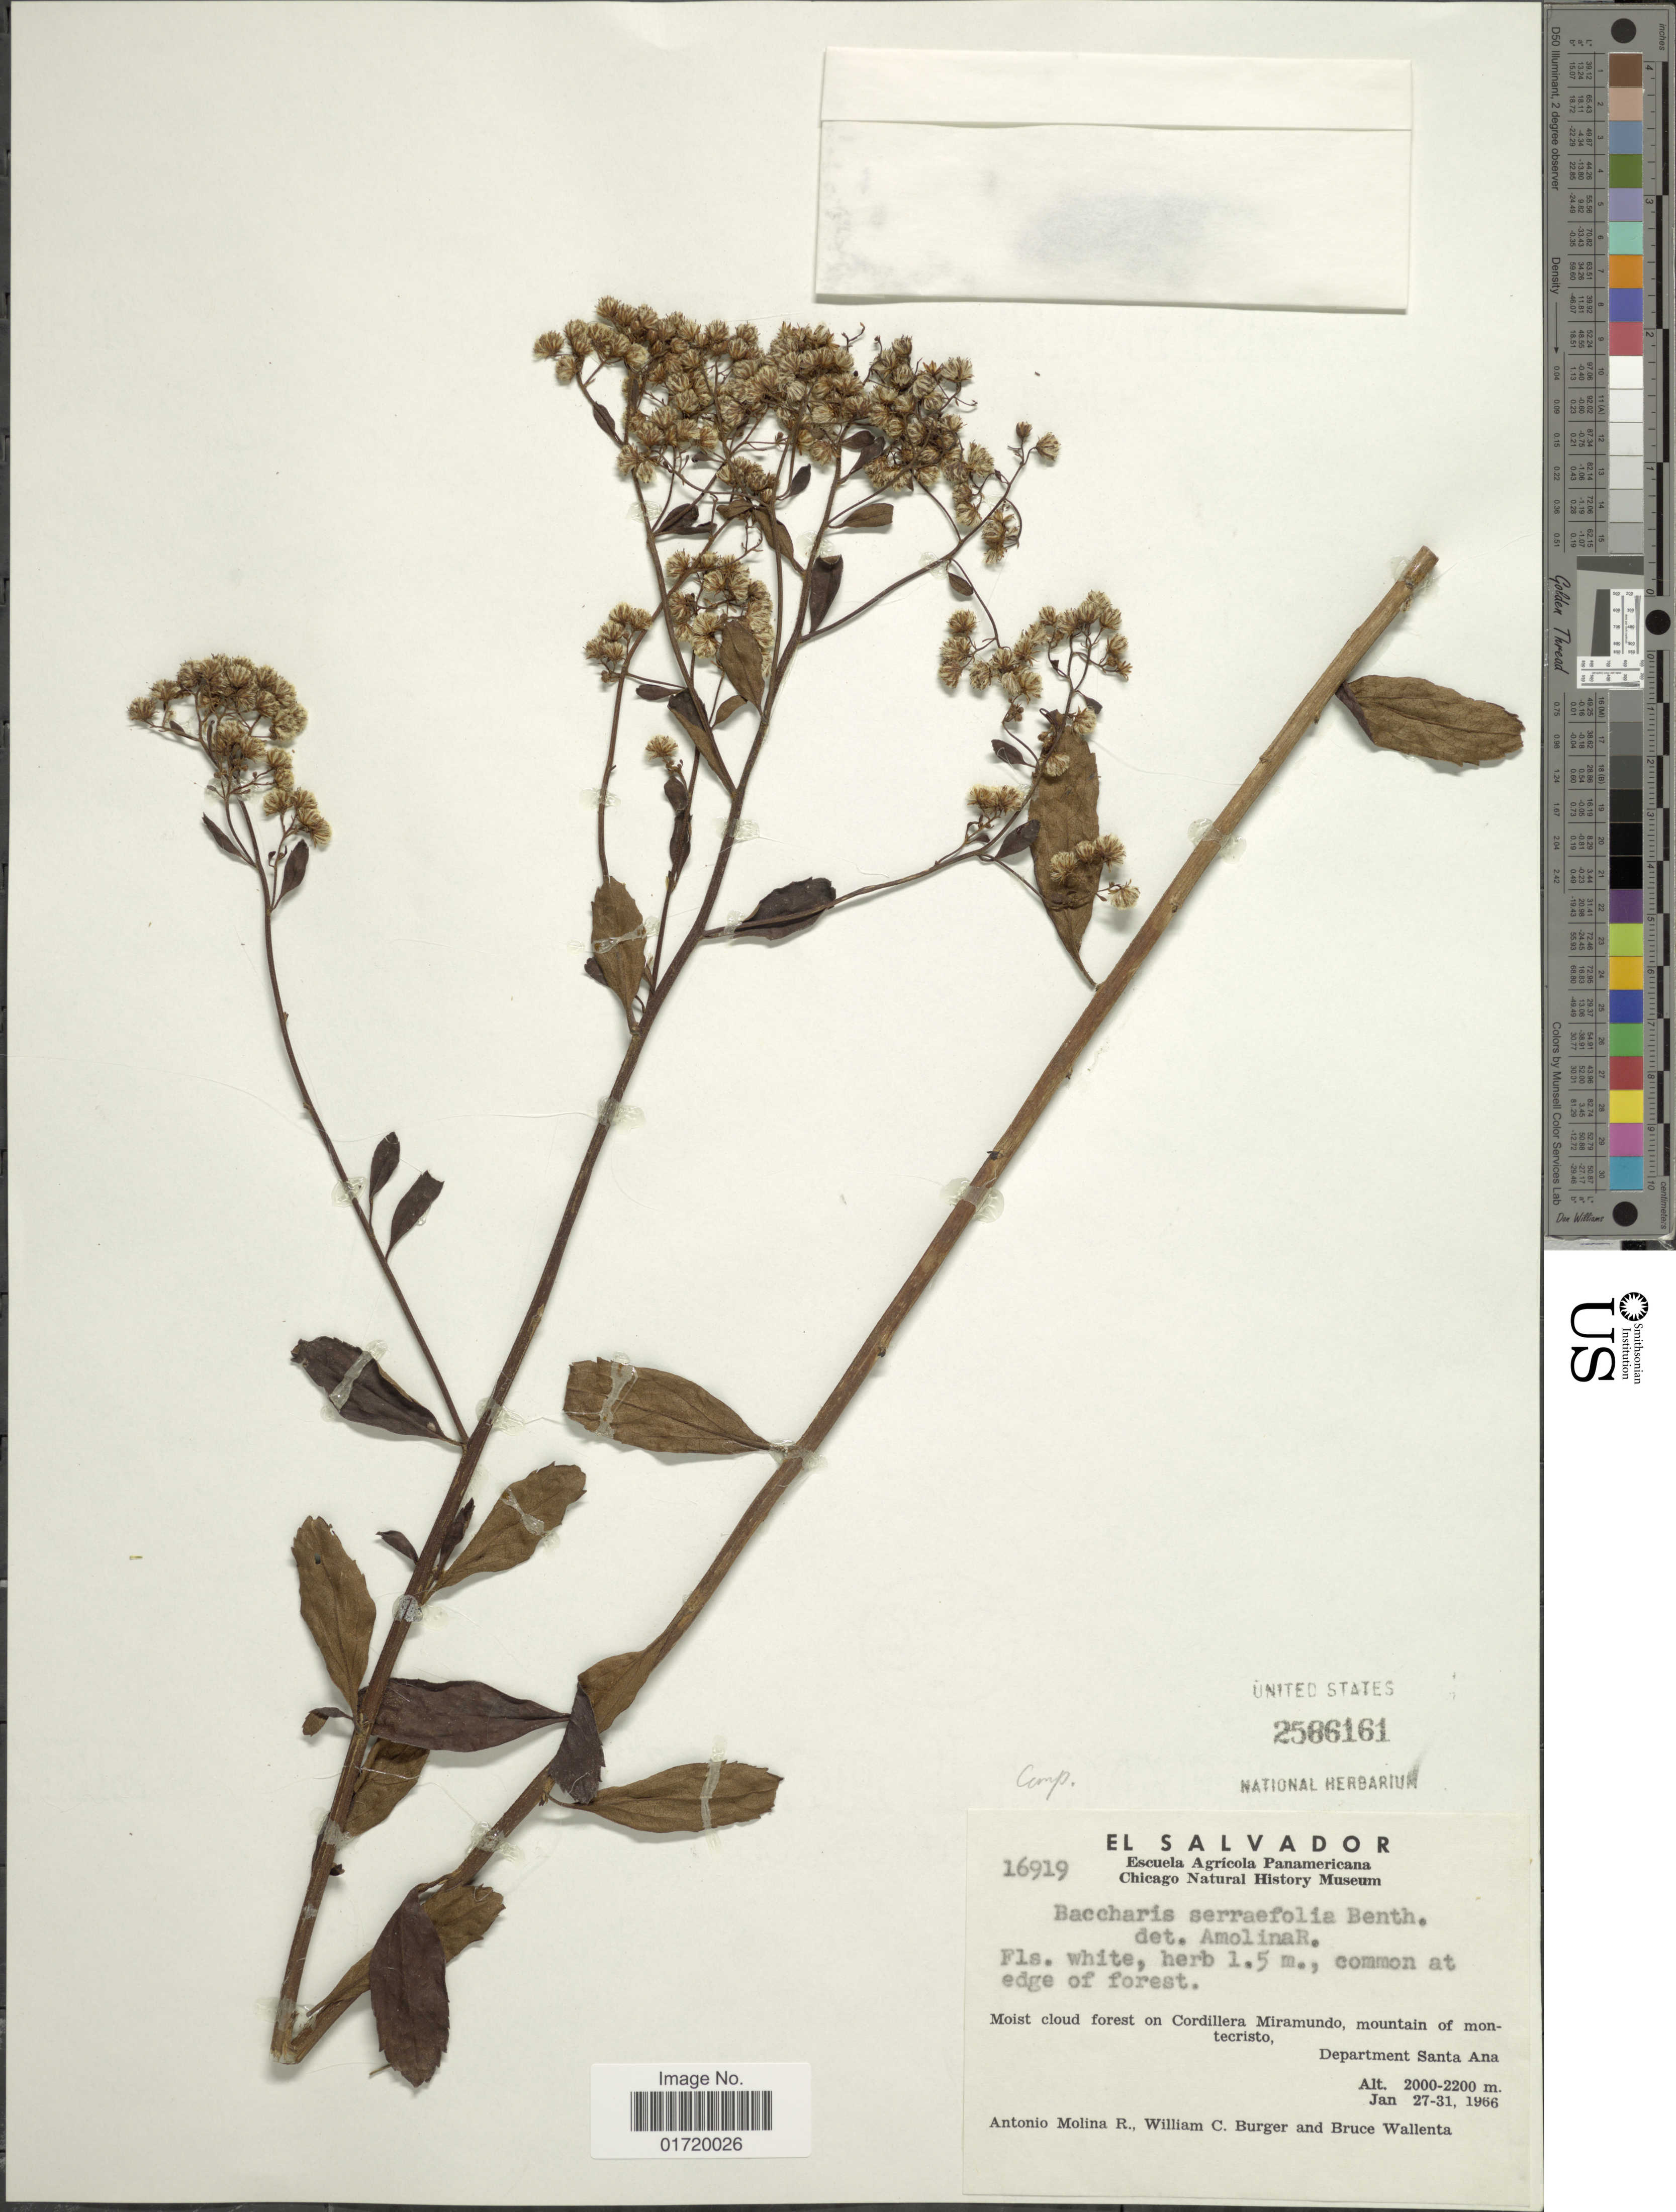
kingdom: Plantae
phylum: Tracheophyta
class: Magnoliopsida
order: Asterales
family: Asteraceae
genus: Baccharis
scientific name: Baccharis serrifolia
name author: DC.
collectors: A. Molina R., W. Burger & B. Wallenta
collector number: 16919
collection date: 1966-01-27/1966-01-31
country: El Salvador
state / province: Santa Ana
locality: Forest on Cordillera Miramundo, mountain of montecristo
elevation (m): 2000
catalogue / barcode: US 2566161